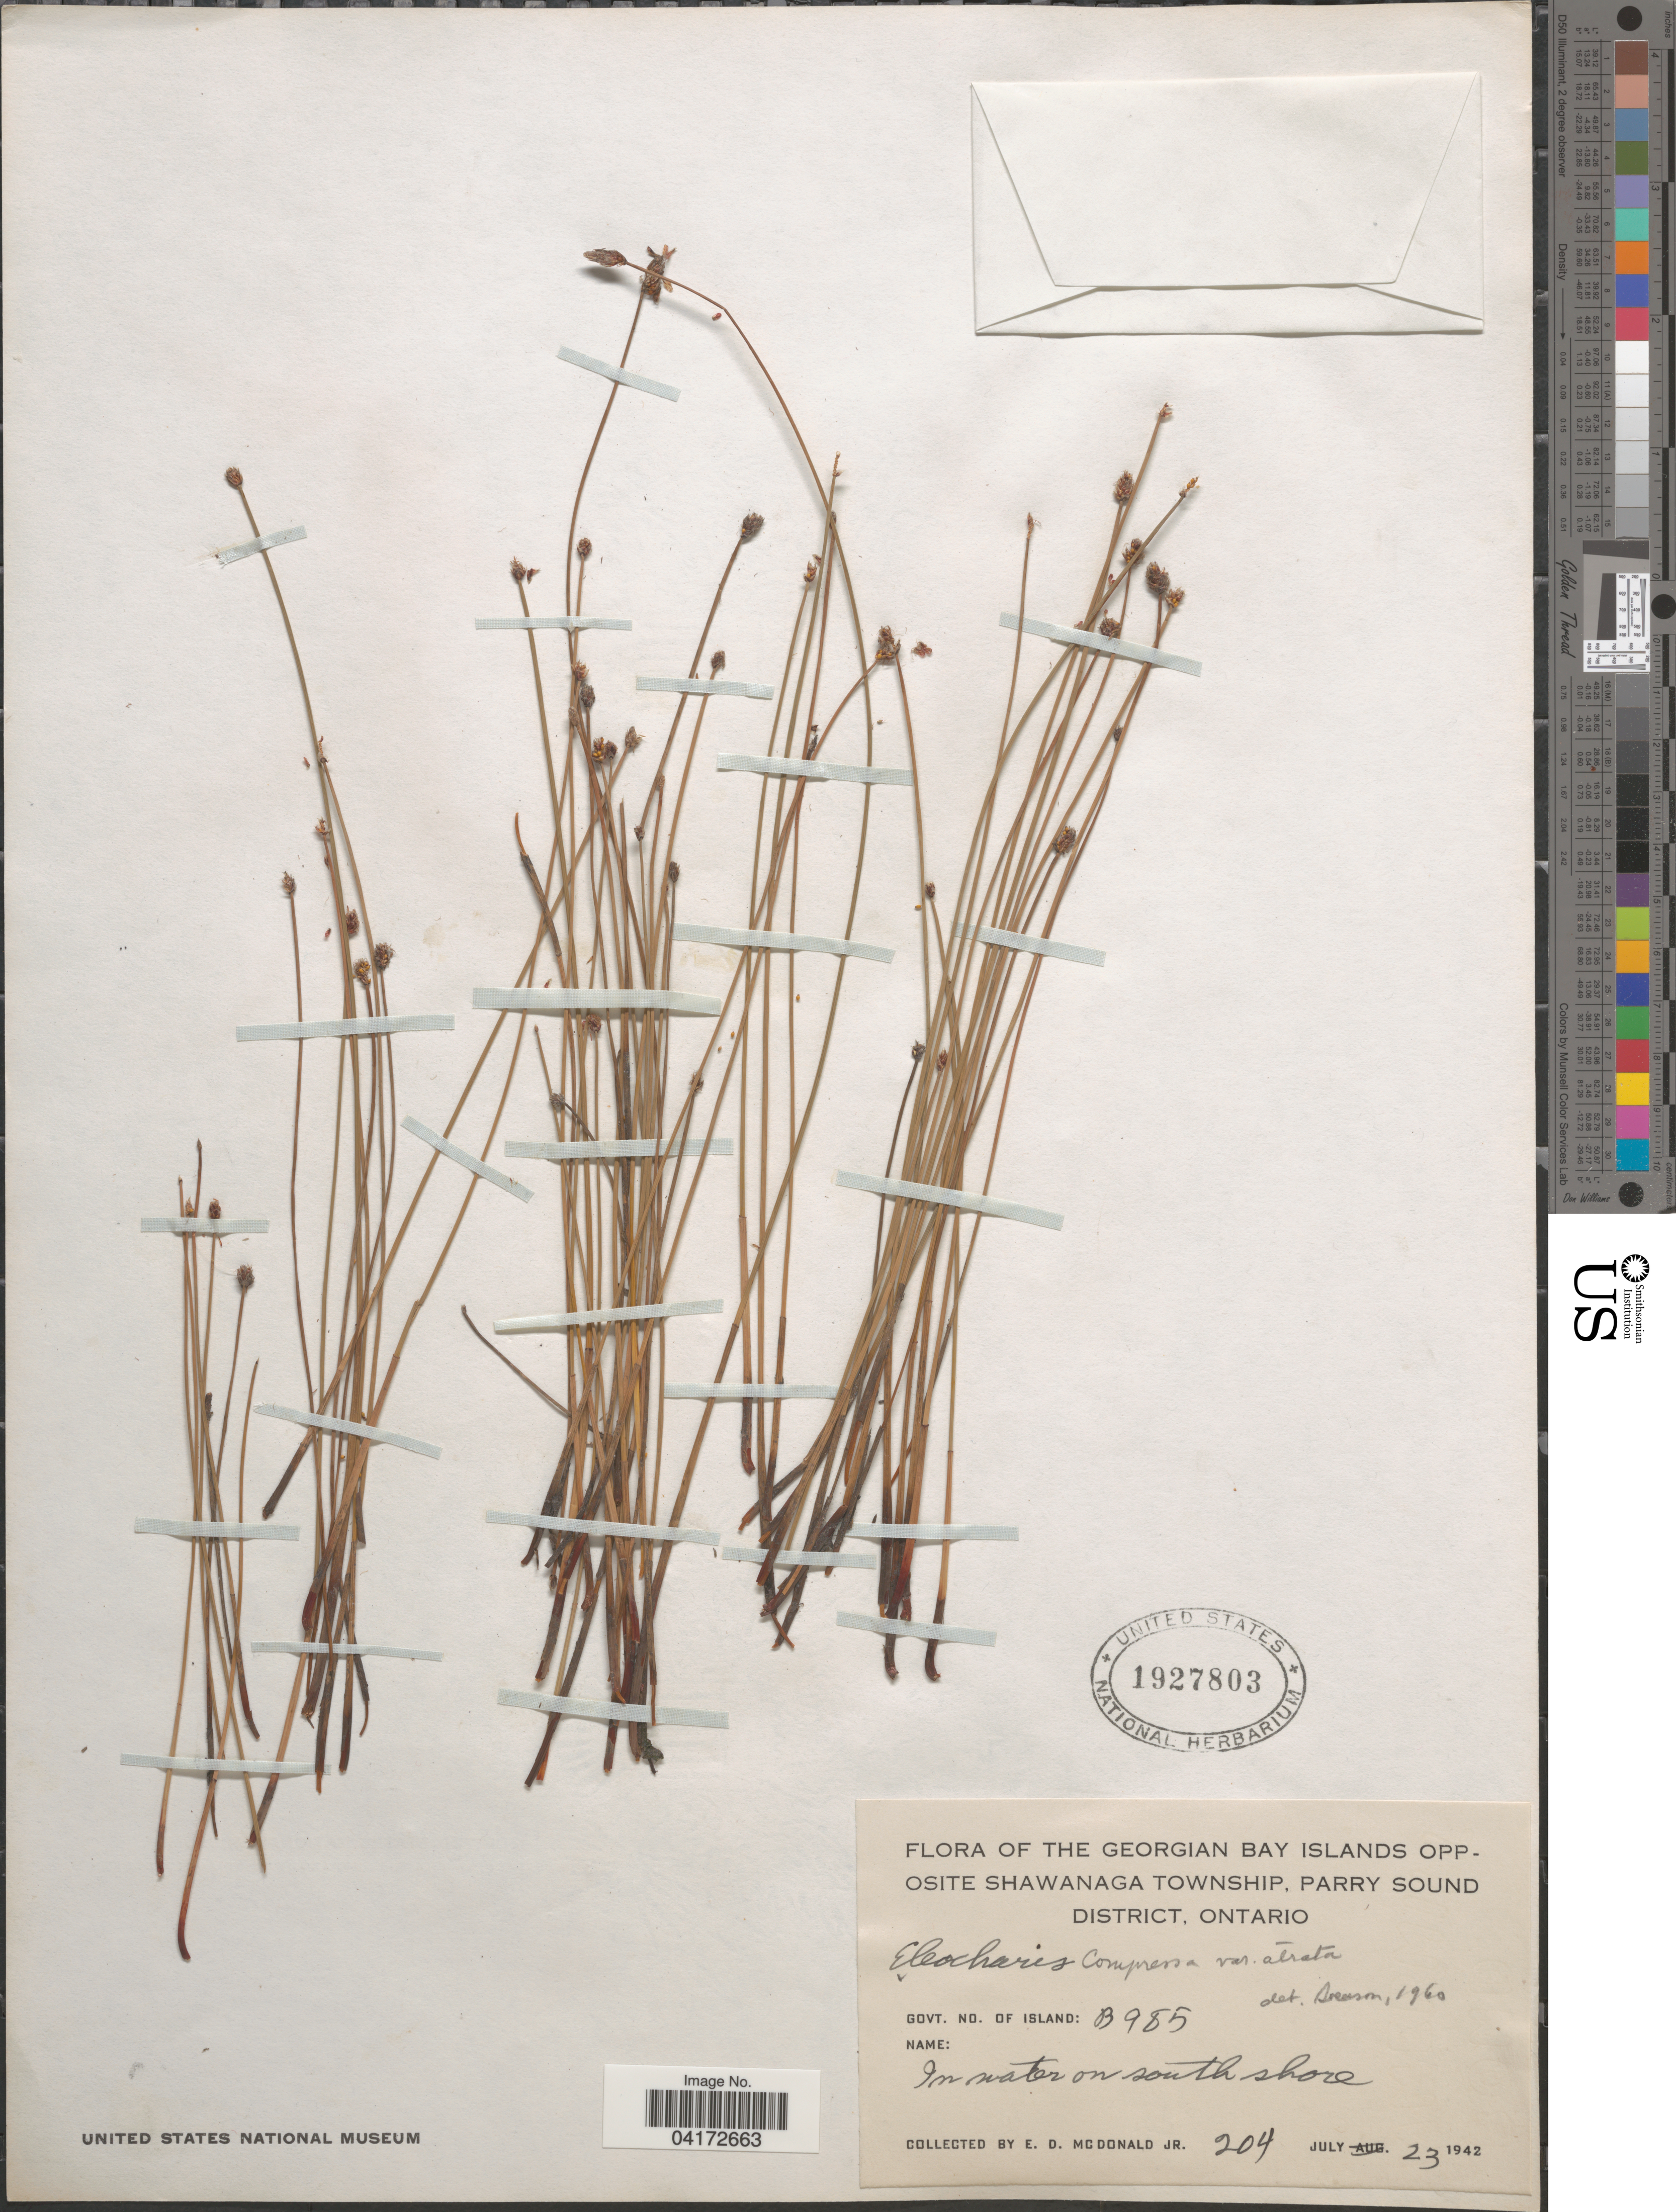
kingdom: Plantae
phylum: Tracheophyta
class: Liliopsida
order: Poales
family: Cyperaceae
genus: Eleocharis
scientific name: Eleocharis compressa var. atrata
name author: Svenson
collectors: E. D. McDonald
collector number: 204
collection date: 1942-07-23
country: Canada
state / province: Ontario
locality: The Georgian Bay Islands opposite Shawanaga Township, Parry Sound District. Govt. No. of Island: B985. In water on south shore.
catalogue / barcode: US 1927803